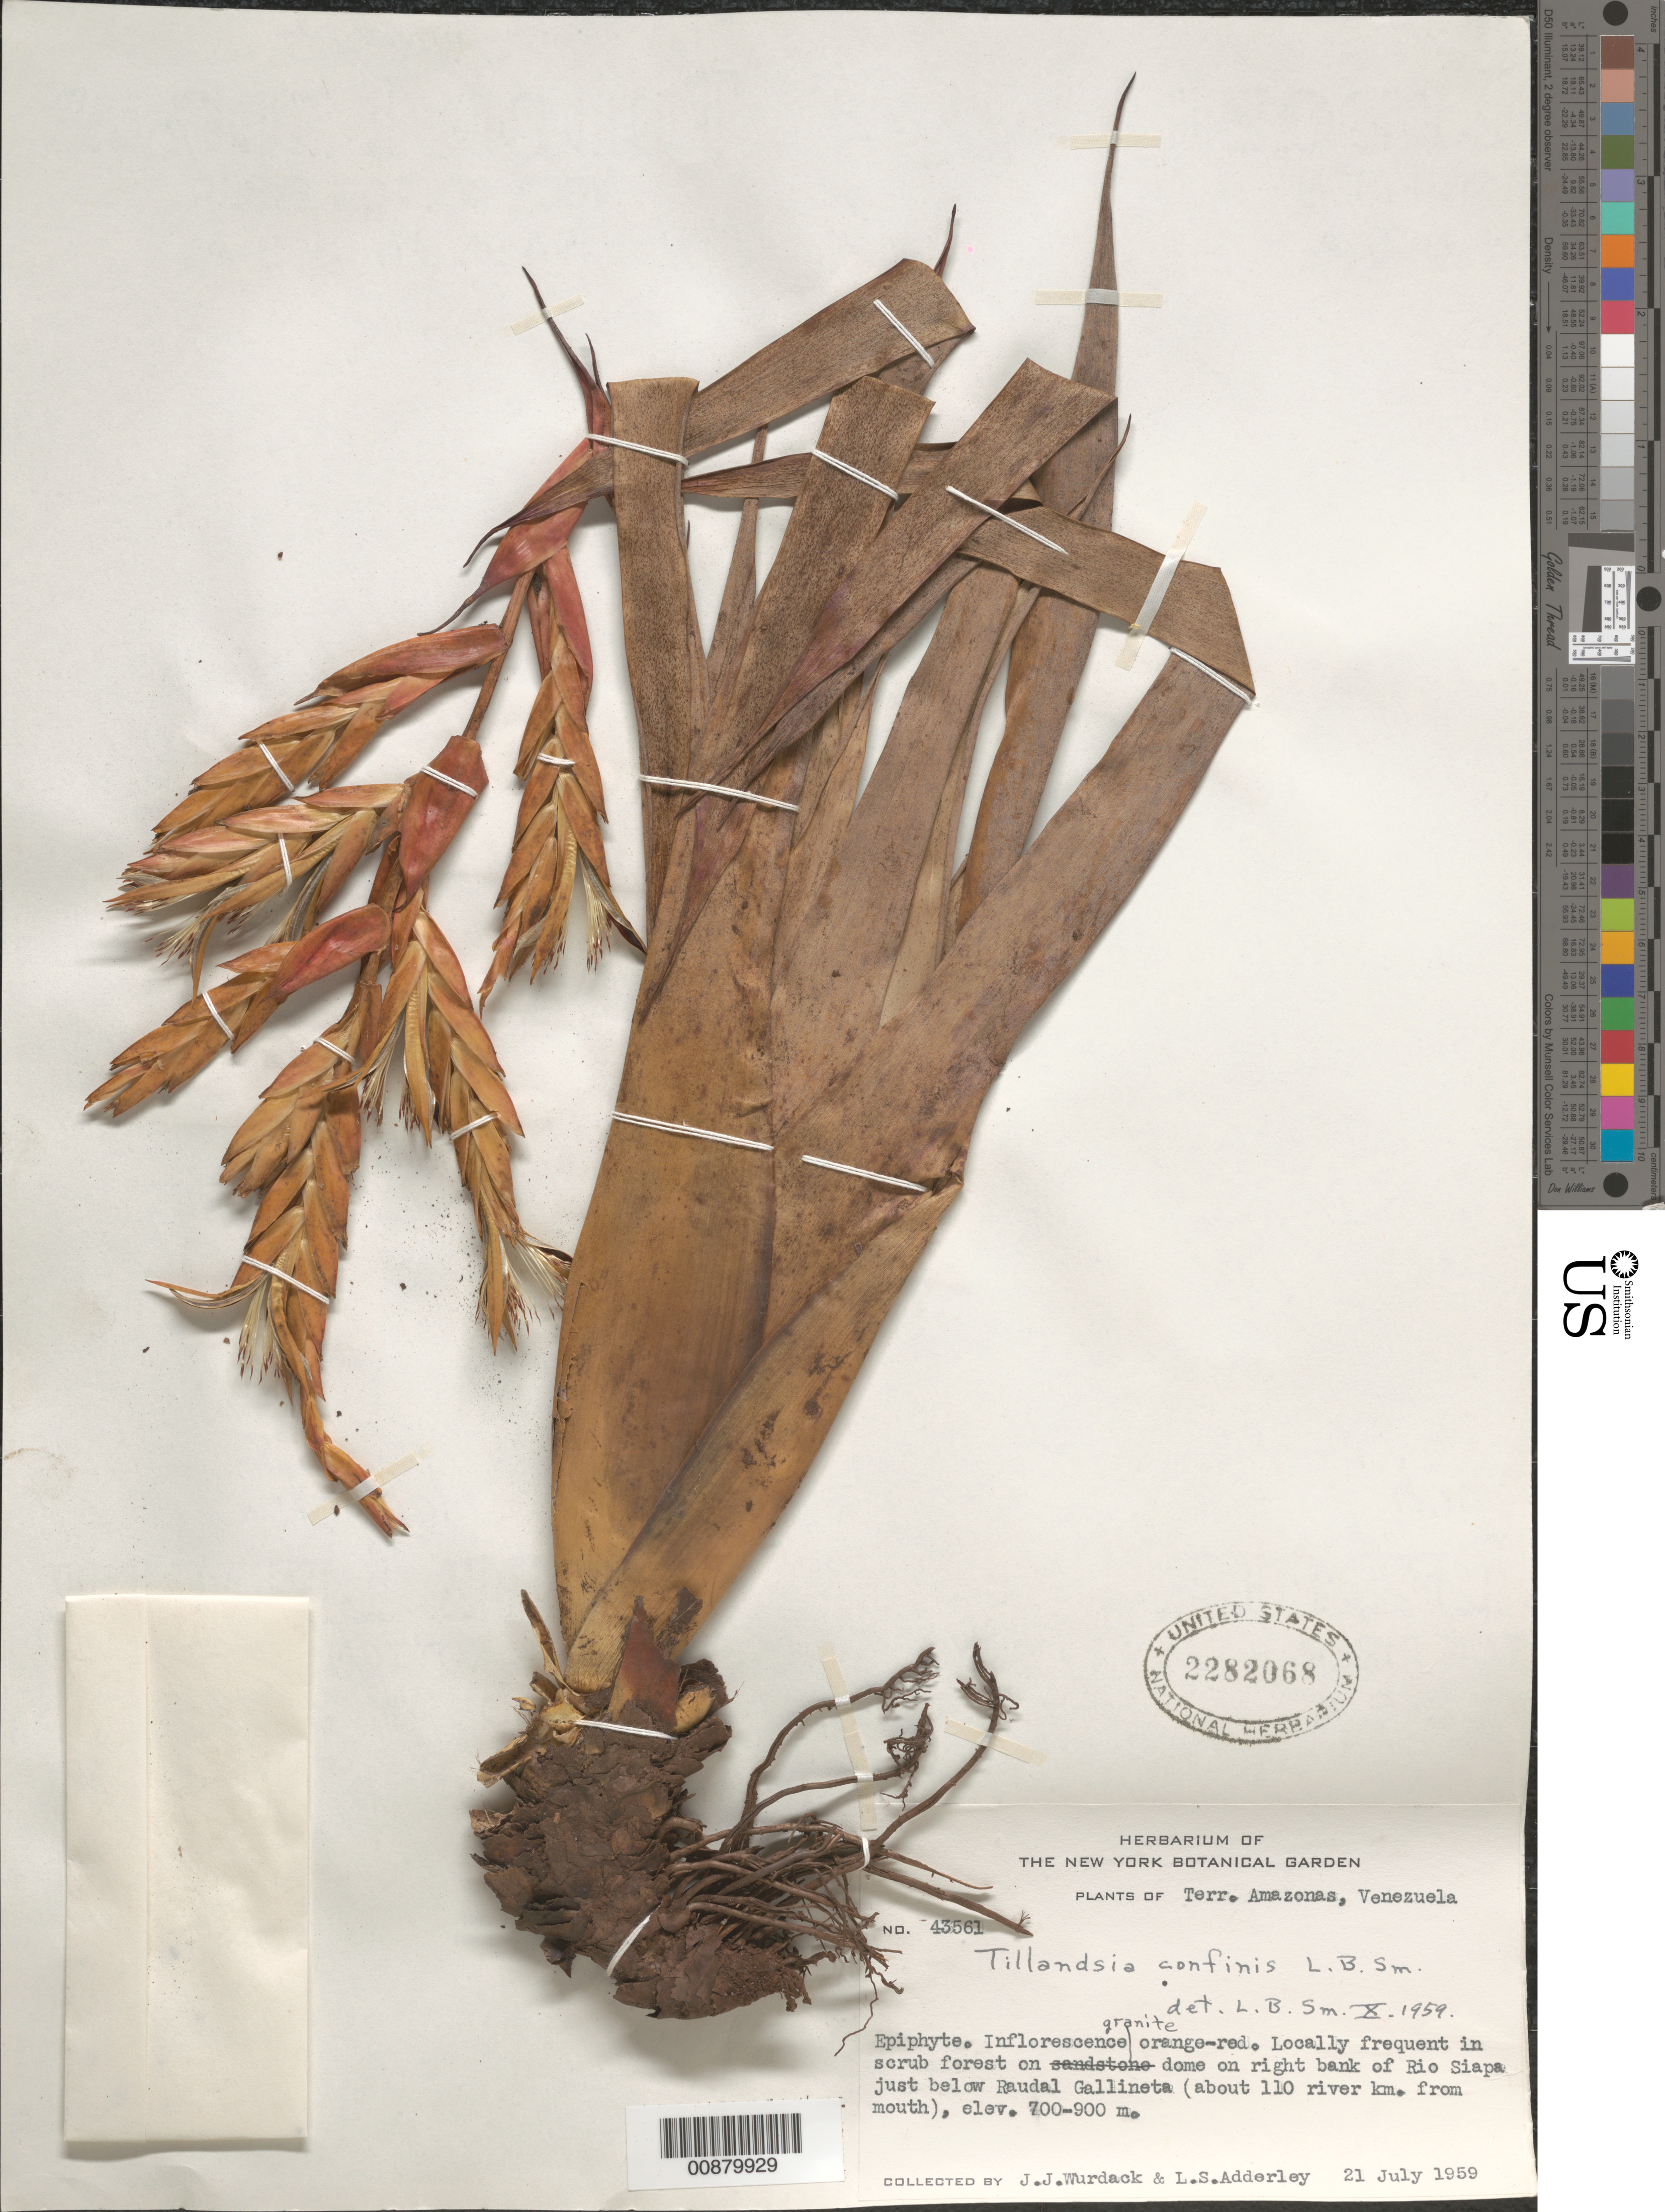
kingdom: Plantae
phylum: Tracheophyta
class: Liliopsida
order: Poales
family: Bromeliaceae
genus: Tillandsia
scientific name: Tillandsia confinis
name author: L.B. Sm.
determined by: Smith, Lyman B., (US), NMNH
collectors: J. J. Wurdack & L. S. Adderley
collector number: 43561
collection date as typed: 21-Jul-59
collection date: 1959-07-21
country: Venezuela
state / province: Amazonas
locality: Río Siapa, just below Raudal Gallineta (about 110 river km from mouth)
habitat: Scrub forest on granite dome on right bank of river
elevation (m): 700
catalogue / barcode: US 2282068